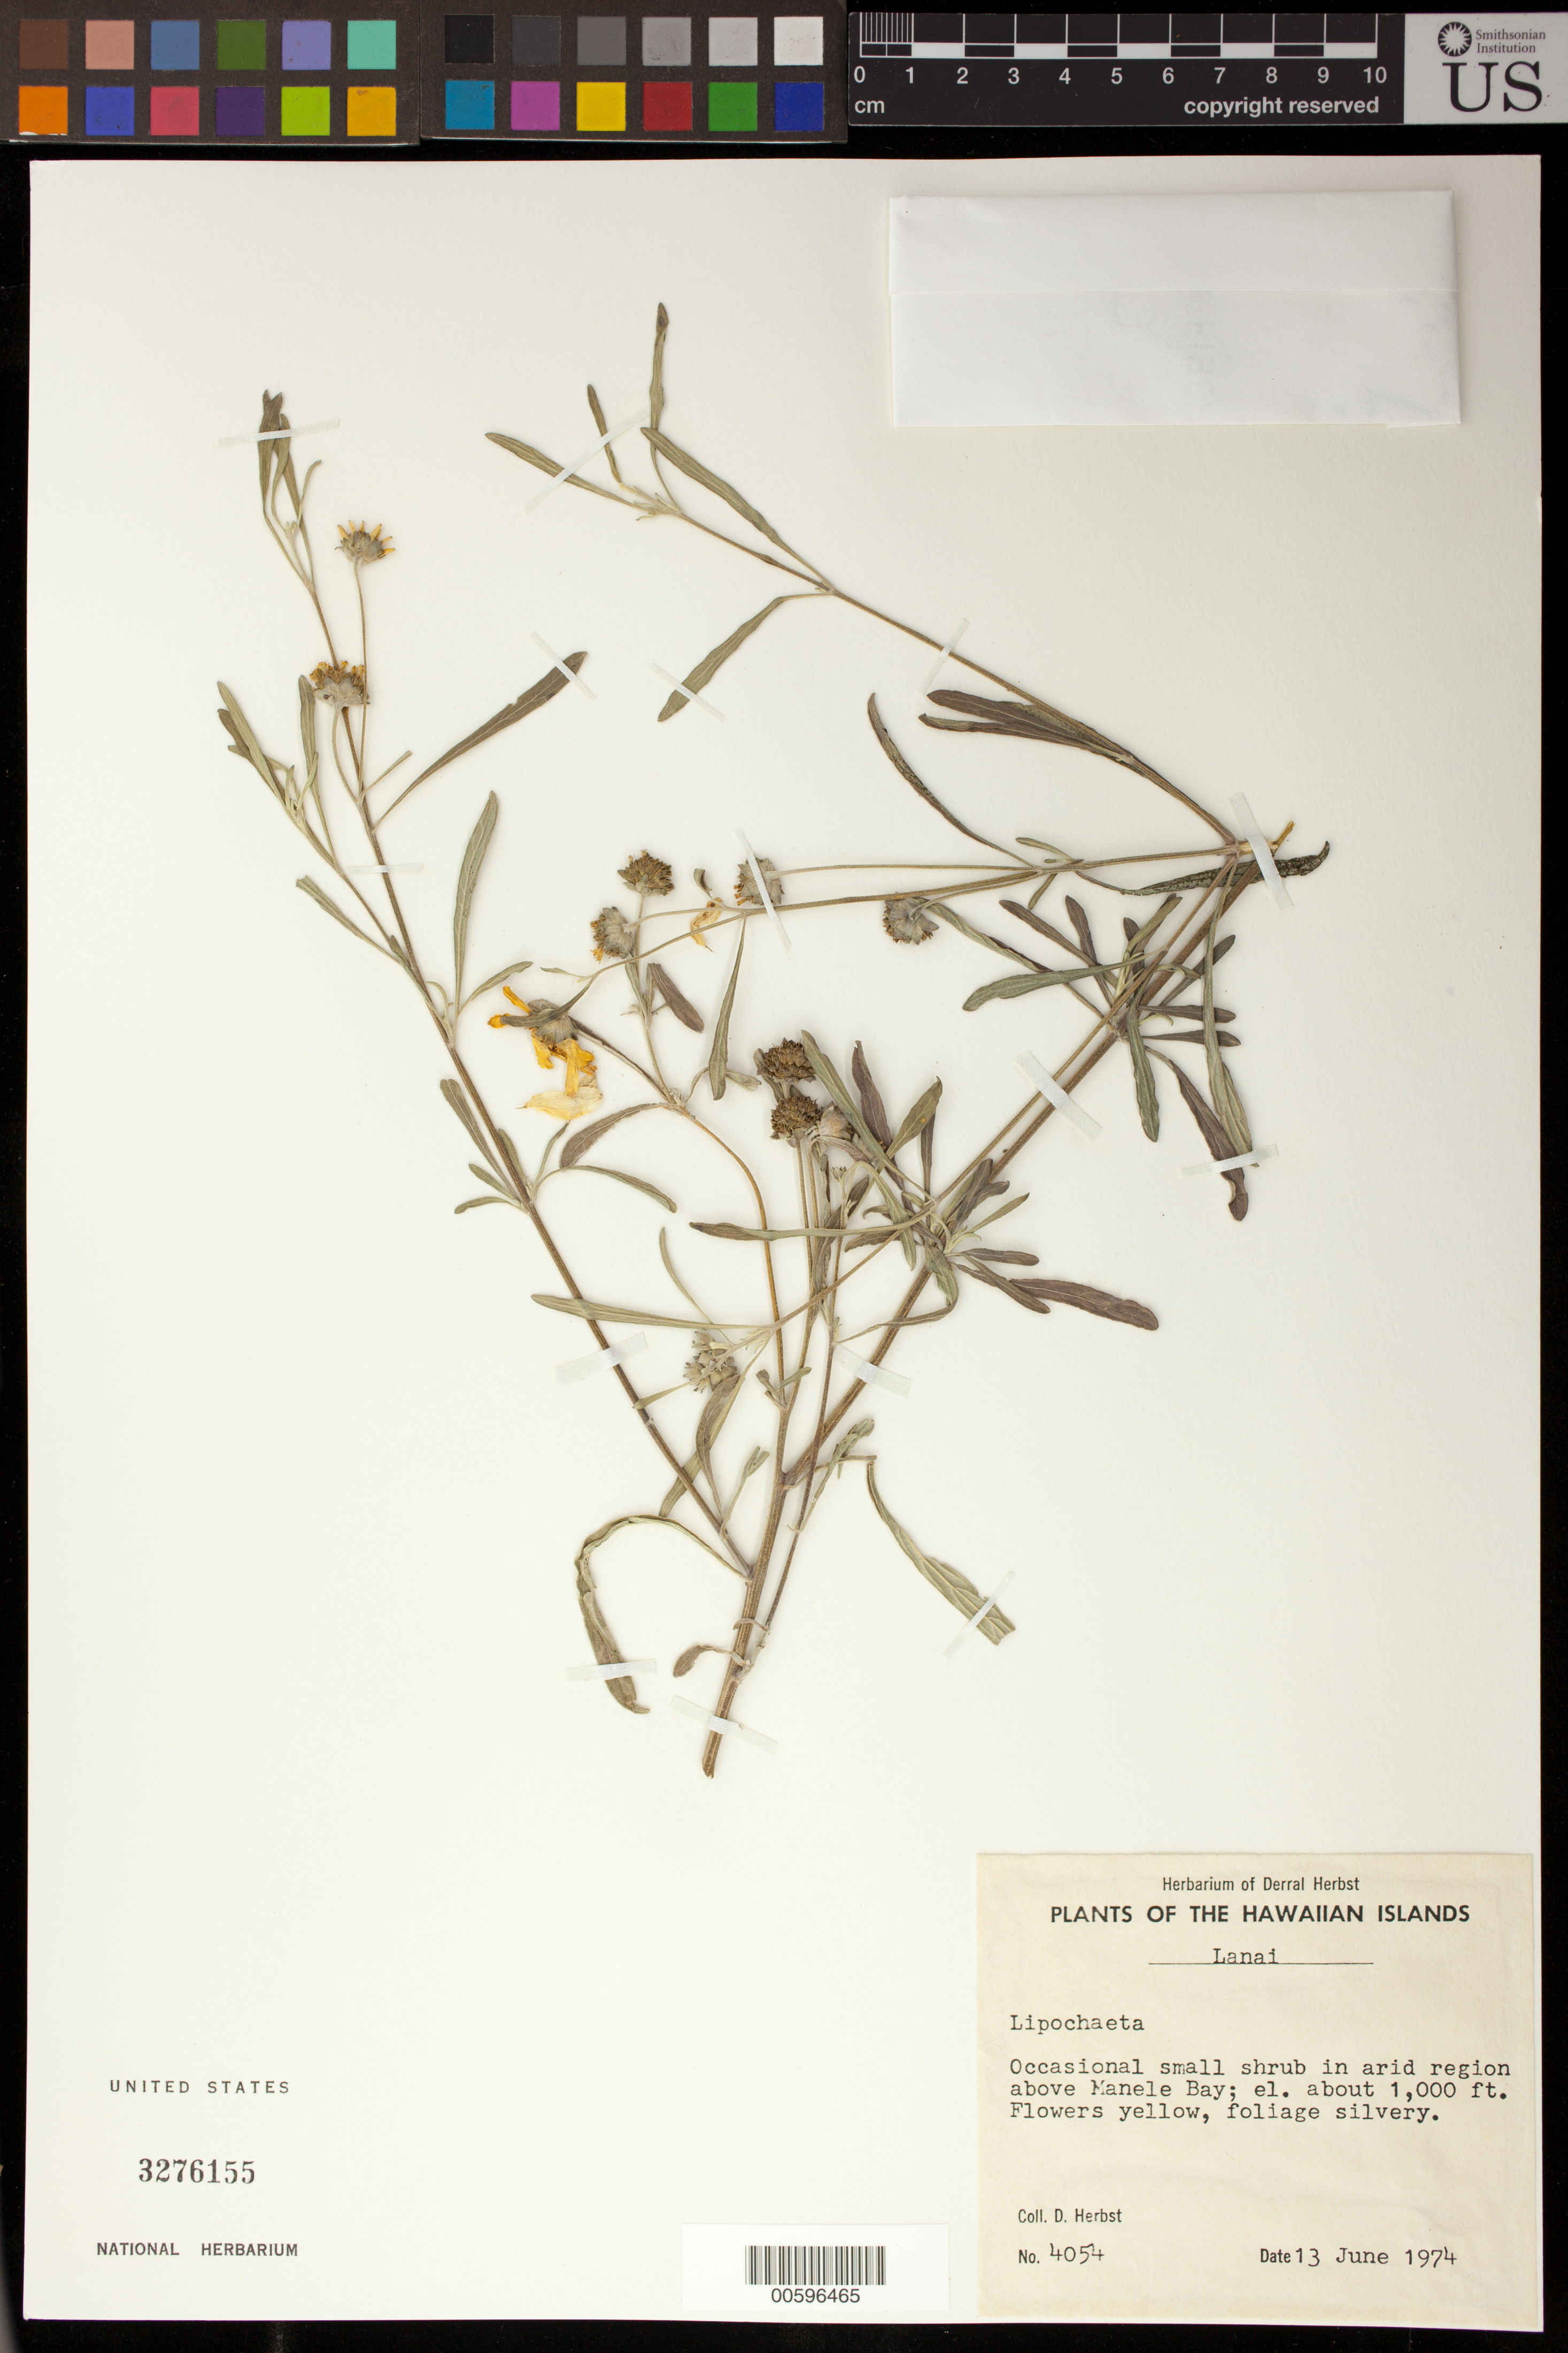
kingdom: Plantae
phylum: Tracheophyta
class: Magnoliopsida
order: Asterales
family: Asteraceae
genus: Lipochaeta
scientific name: Lipochaeta sp.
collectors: D. R. Herbst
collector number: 4054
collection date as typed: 13 Jun 1974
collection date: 1974-06-13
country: United States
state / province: Hawaii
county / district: Maui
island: Lana'i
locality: Above Manele Bay.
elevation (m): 305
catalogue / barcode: US 3276155